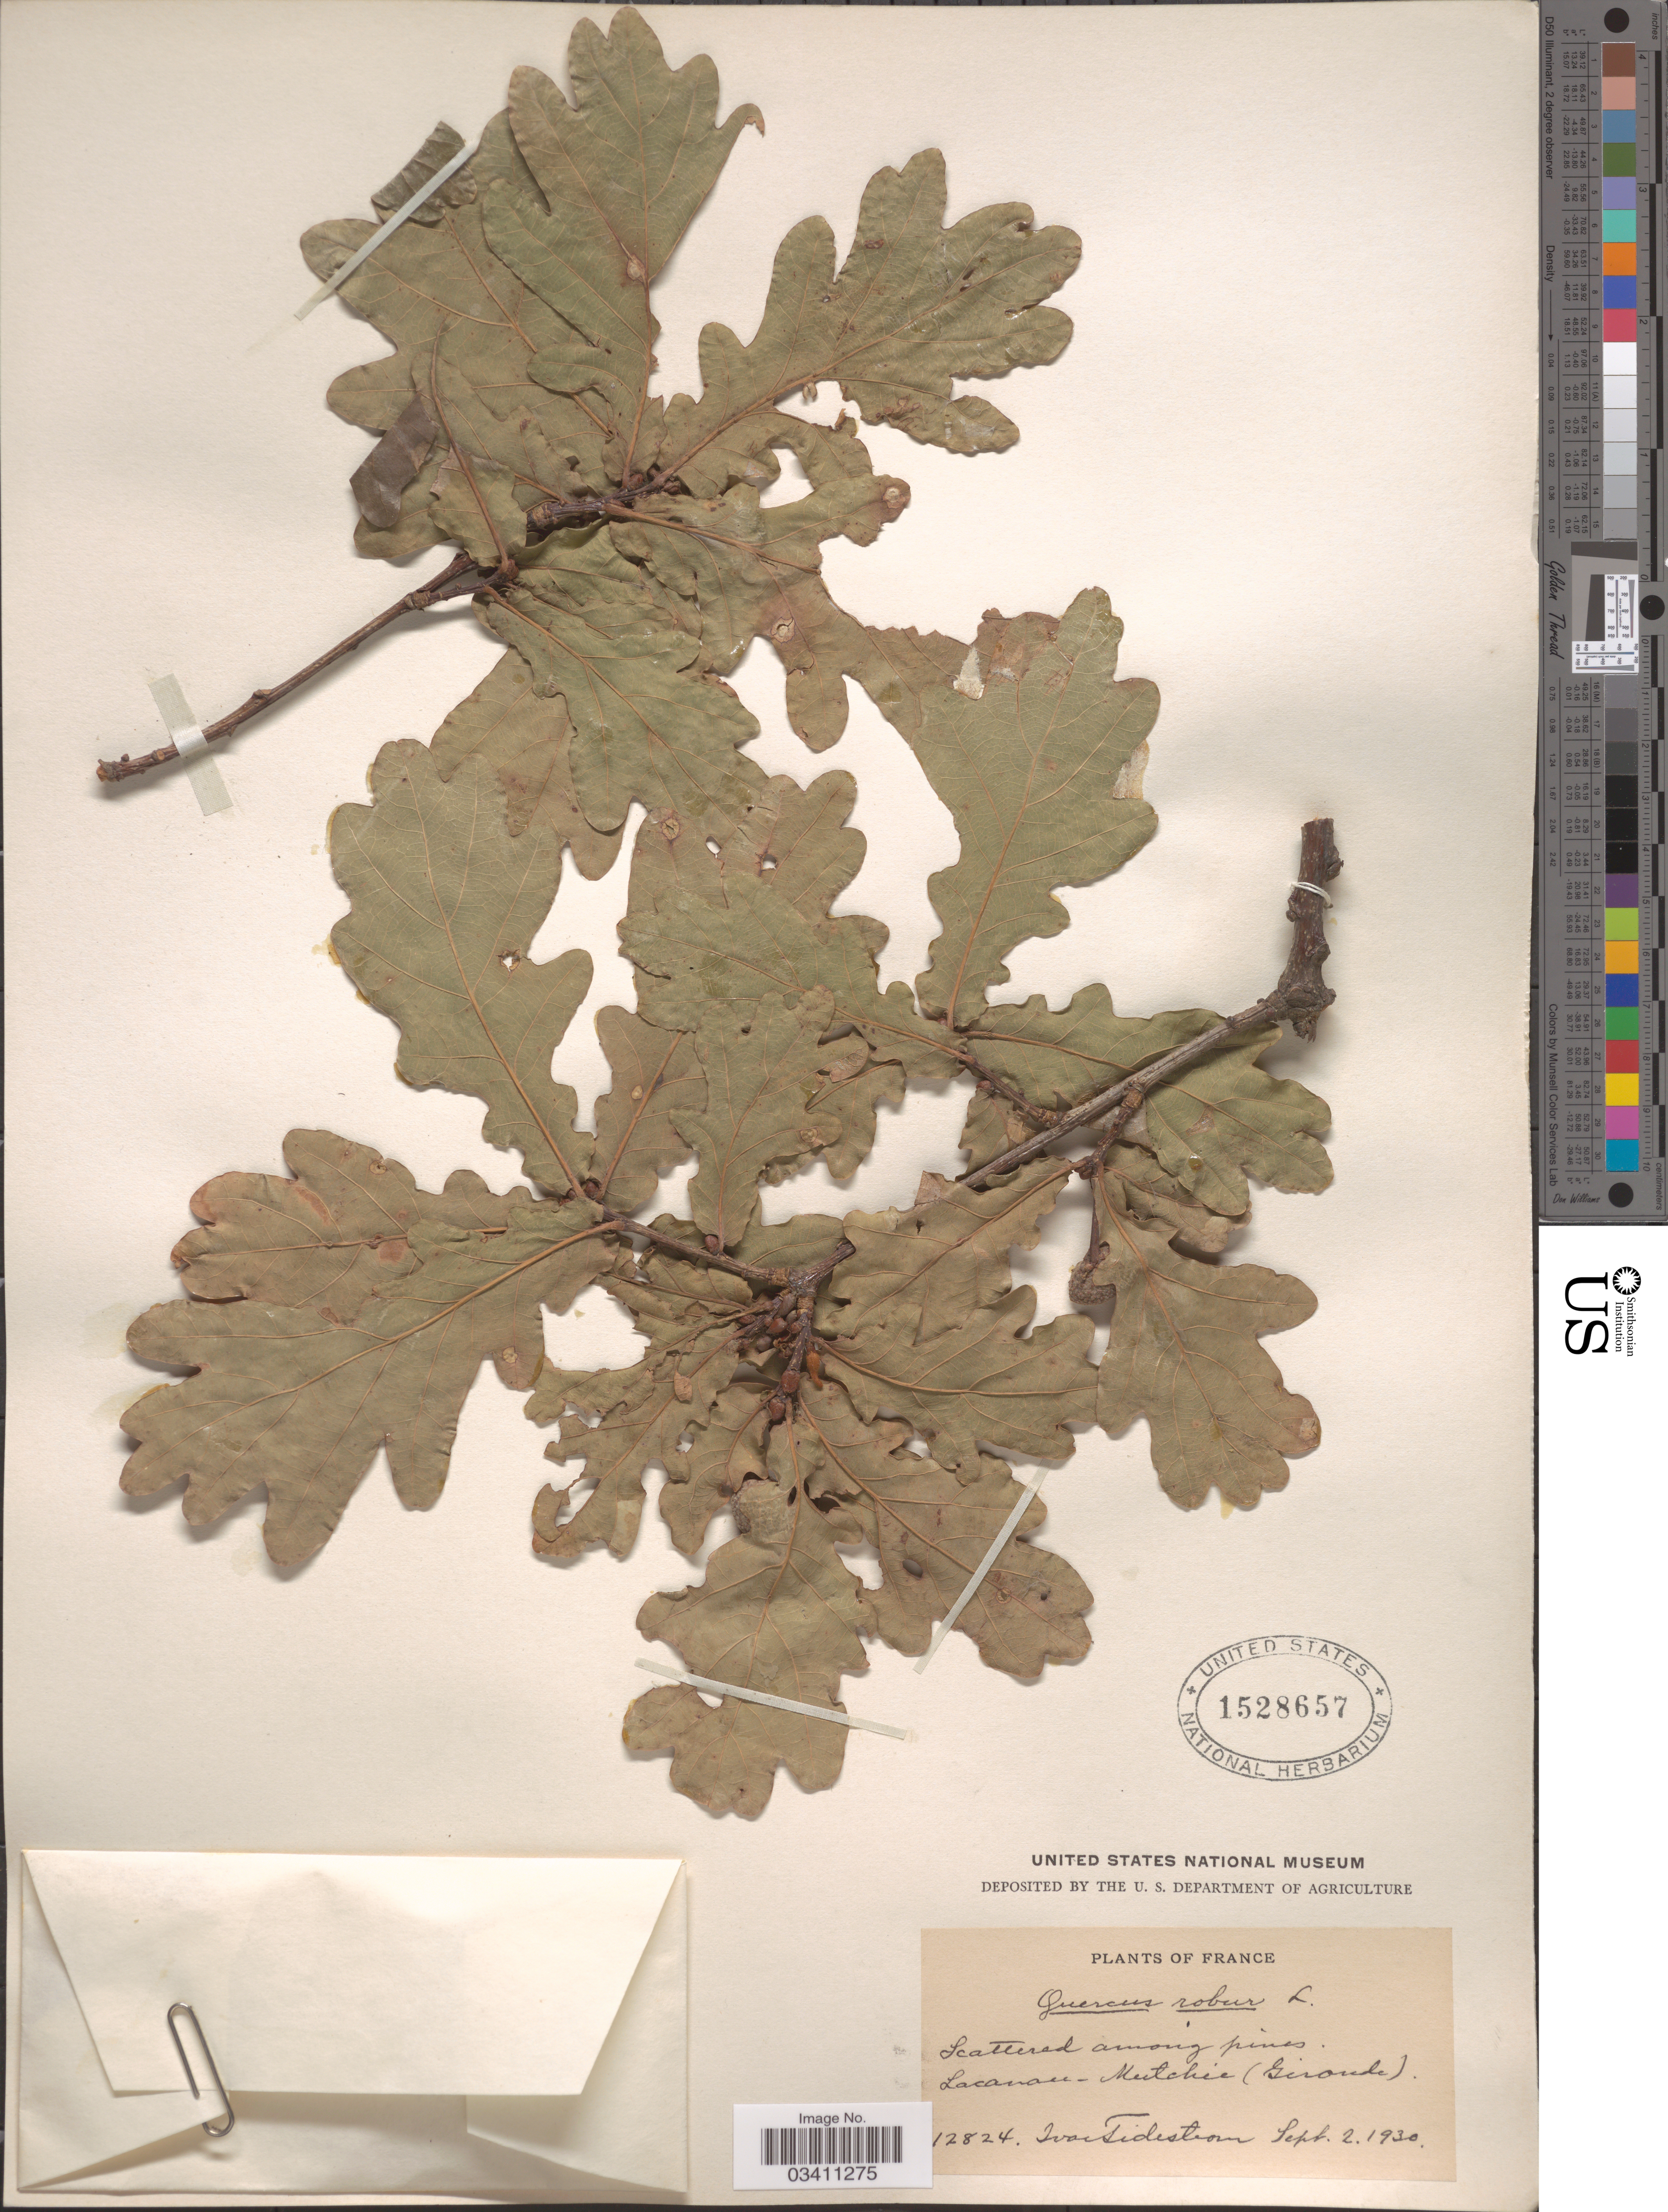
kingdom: Plantae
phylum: Tracheophyta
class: Magnoliopsida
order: Fagales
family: Fagaceae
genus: Quercus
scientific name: Quercus robur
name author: L.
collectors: I. F. Tidestrom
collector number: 12824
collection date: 1930-09-02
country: France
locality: Lacanau - Mutchie (Gironde).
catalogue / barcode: US 1528657